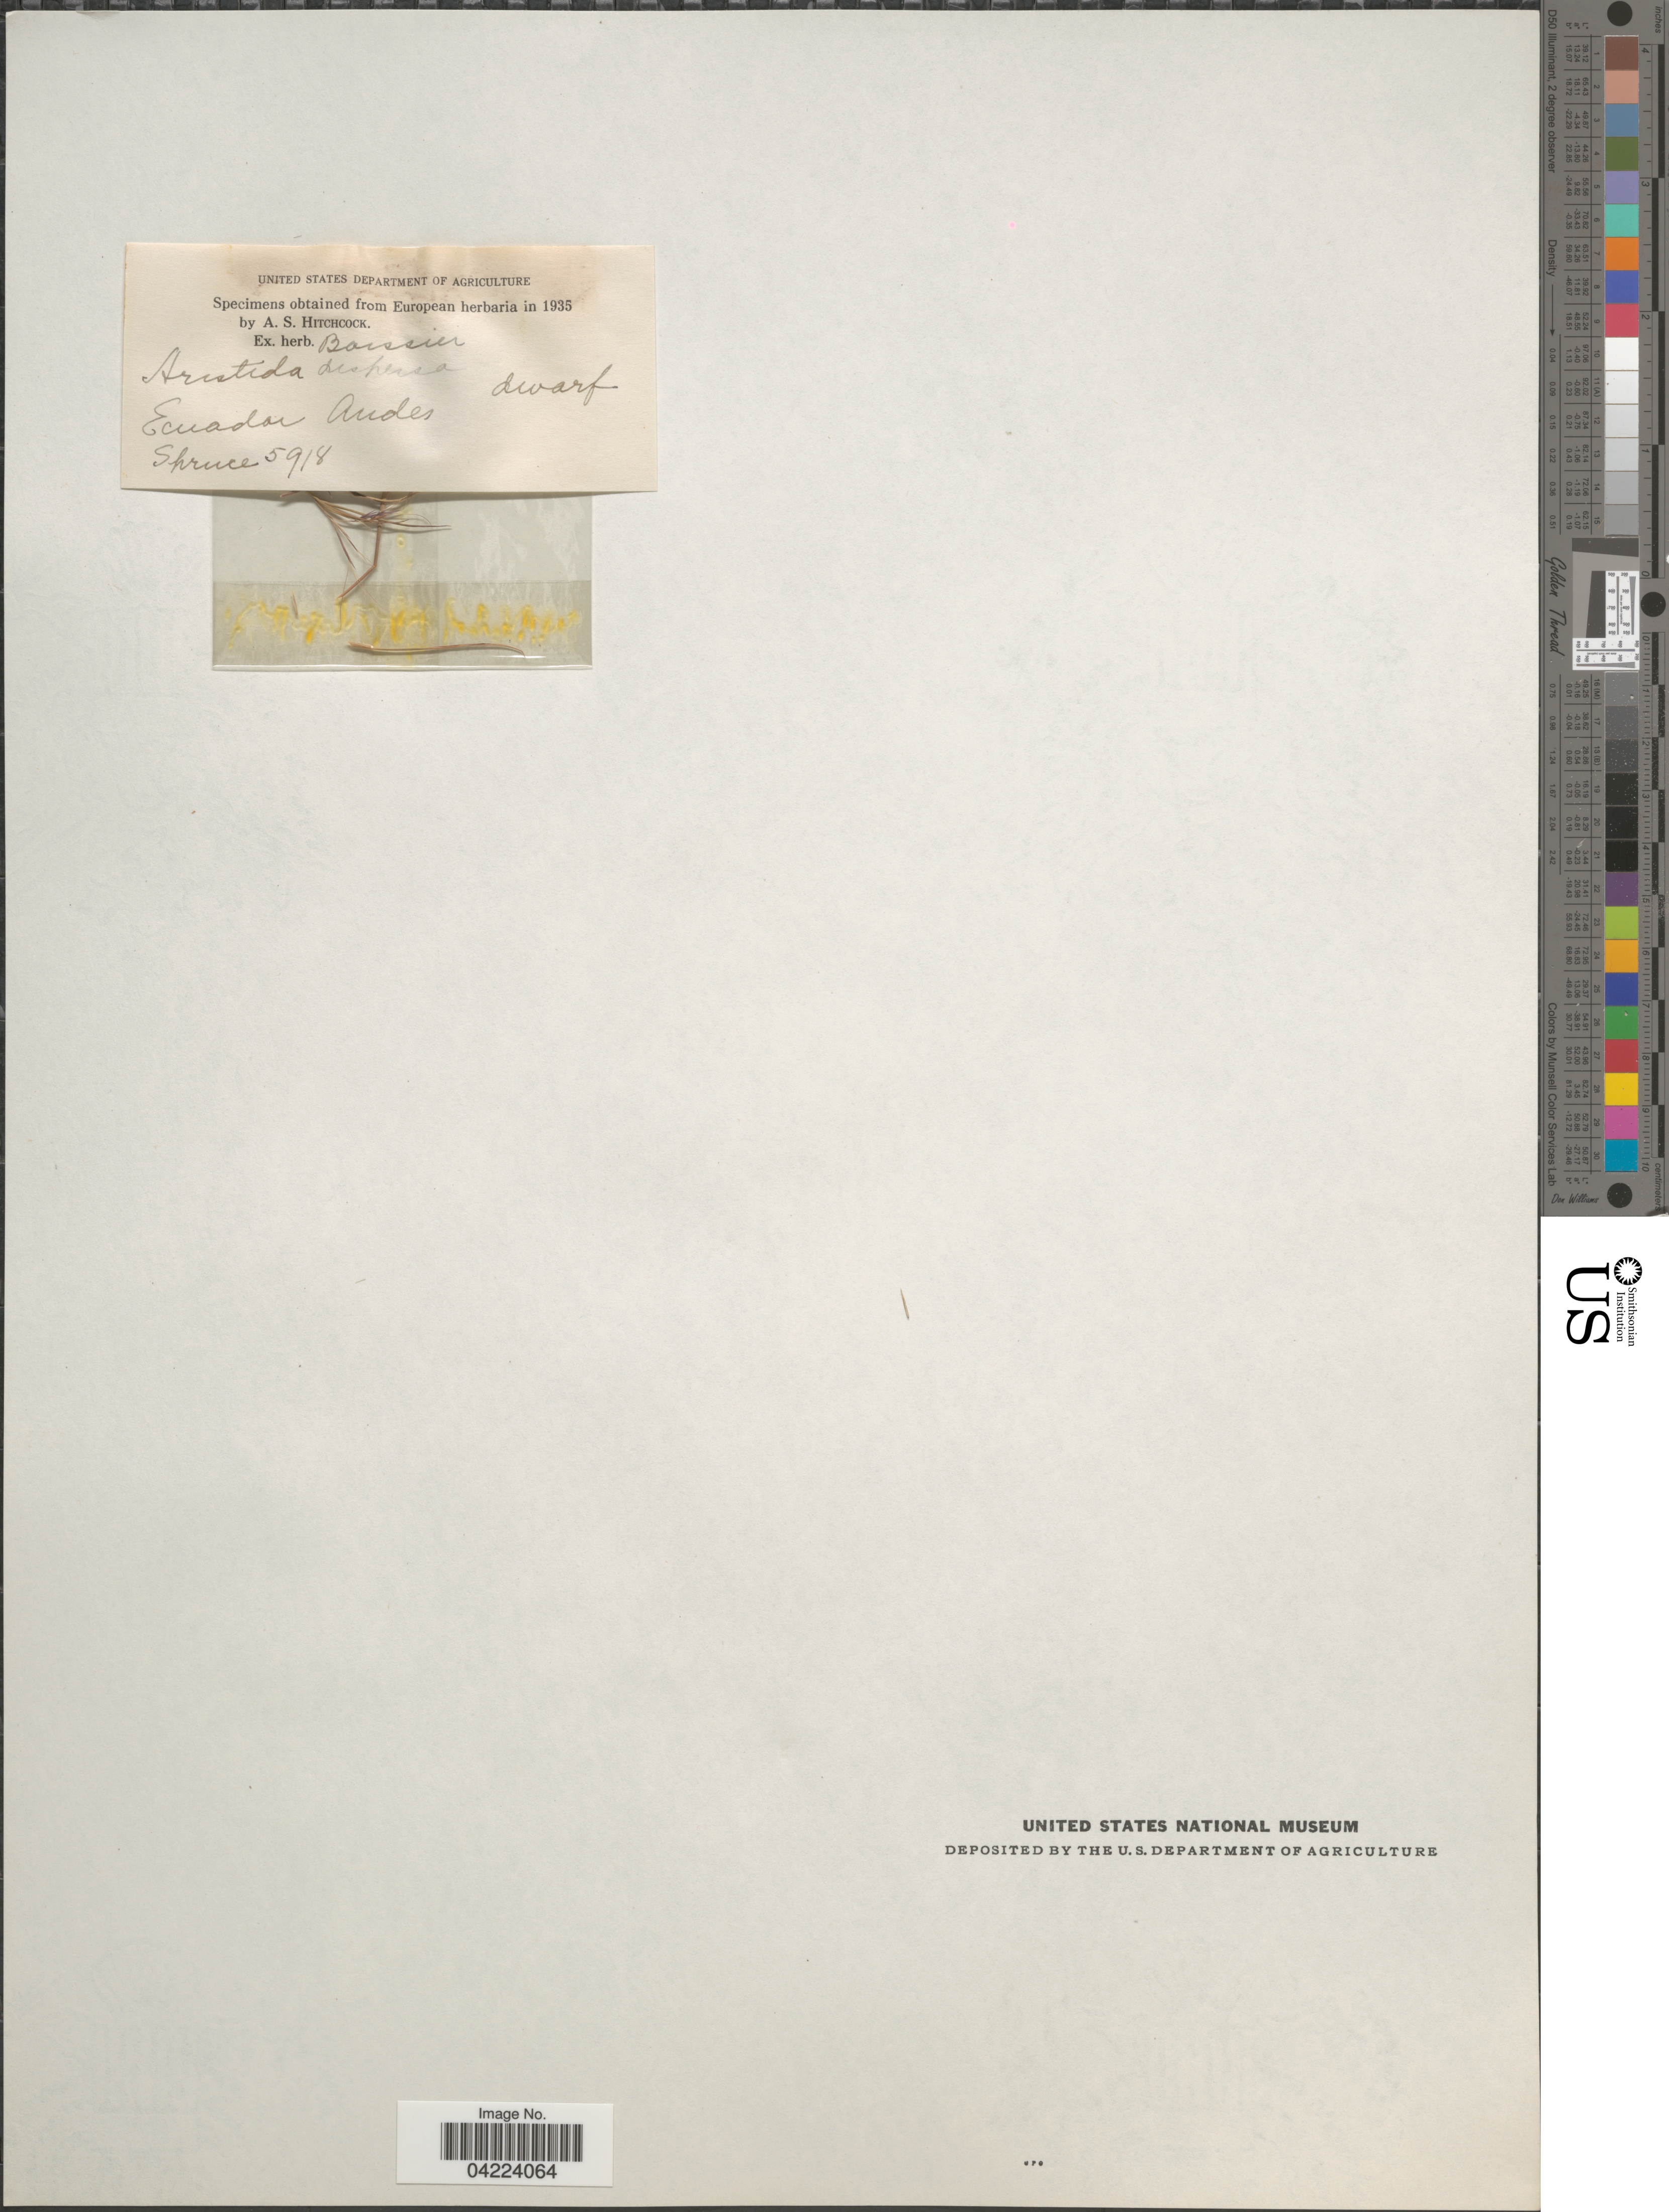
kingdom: Plantae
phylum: Tracheophyta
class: Liliopsida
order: Poales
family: Poaceae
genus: Aristida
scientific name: Aristida adscensionis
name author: L.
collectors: -. Spruce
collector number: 5918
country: Ecuador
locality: Andes.